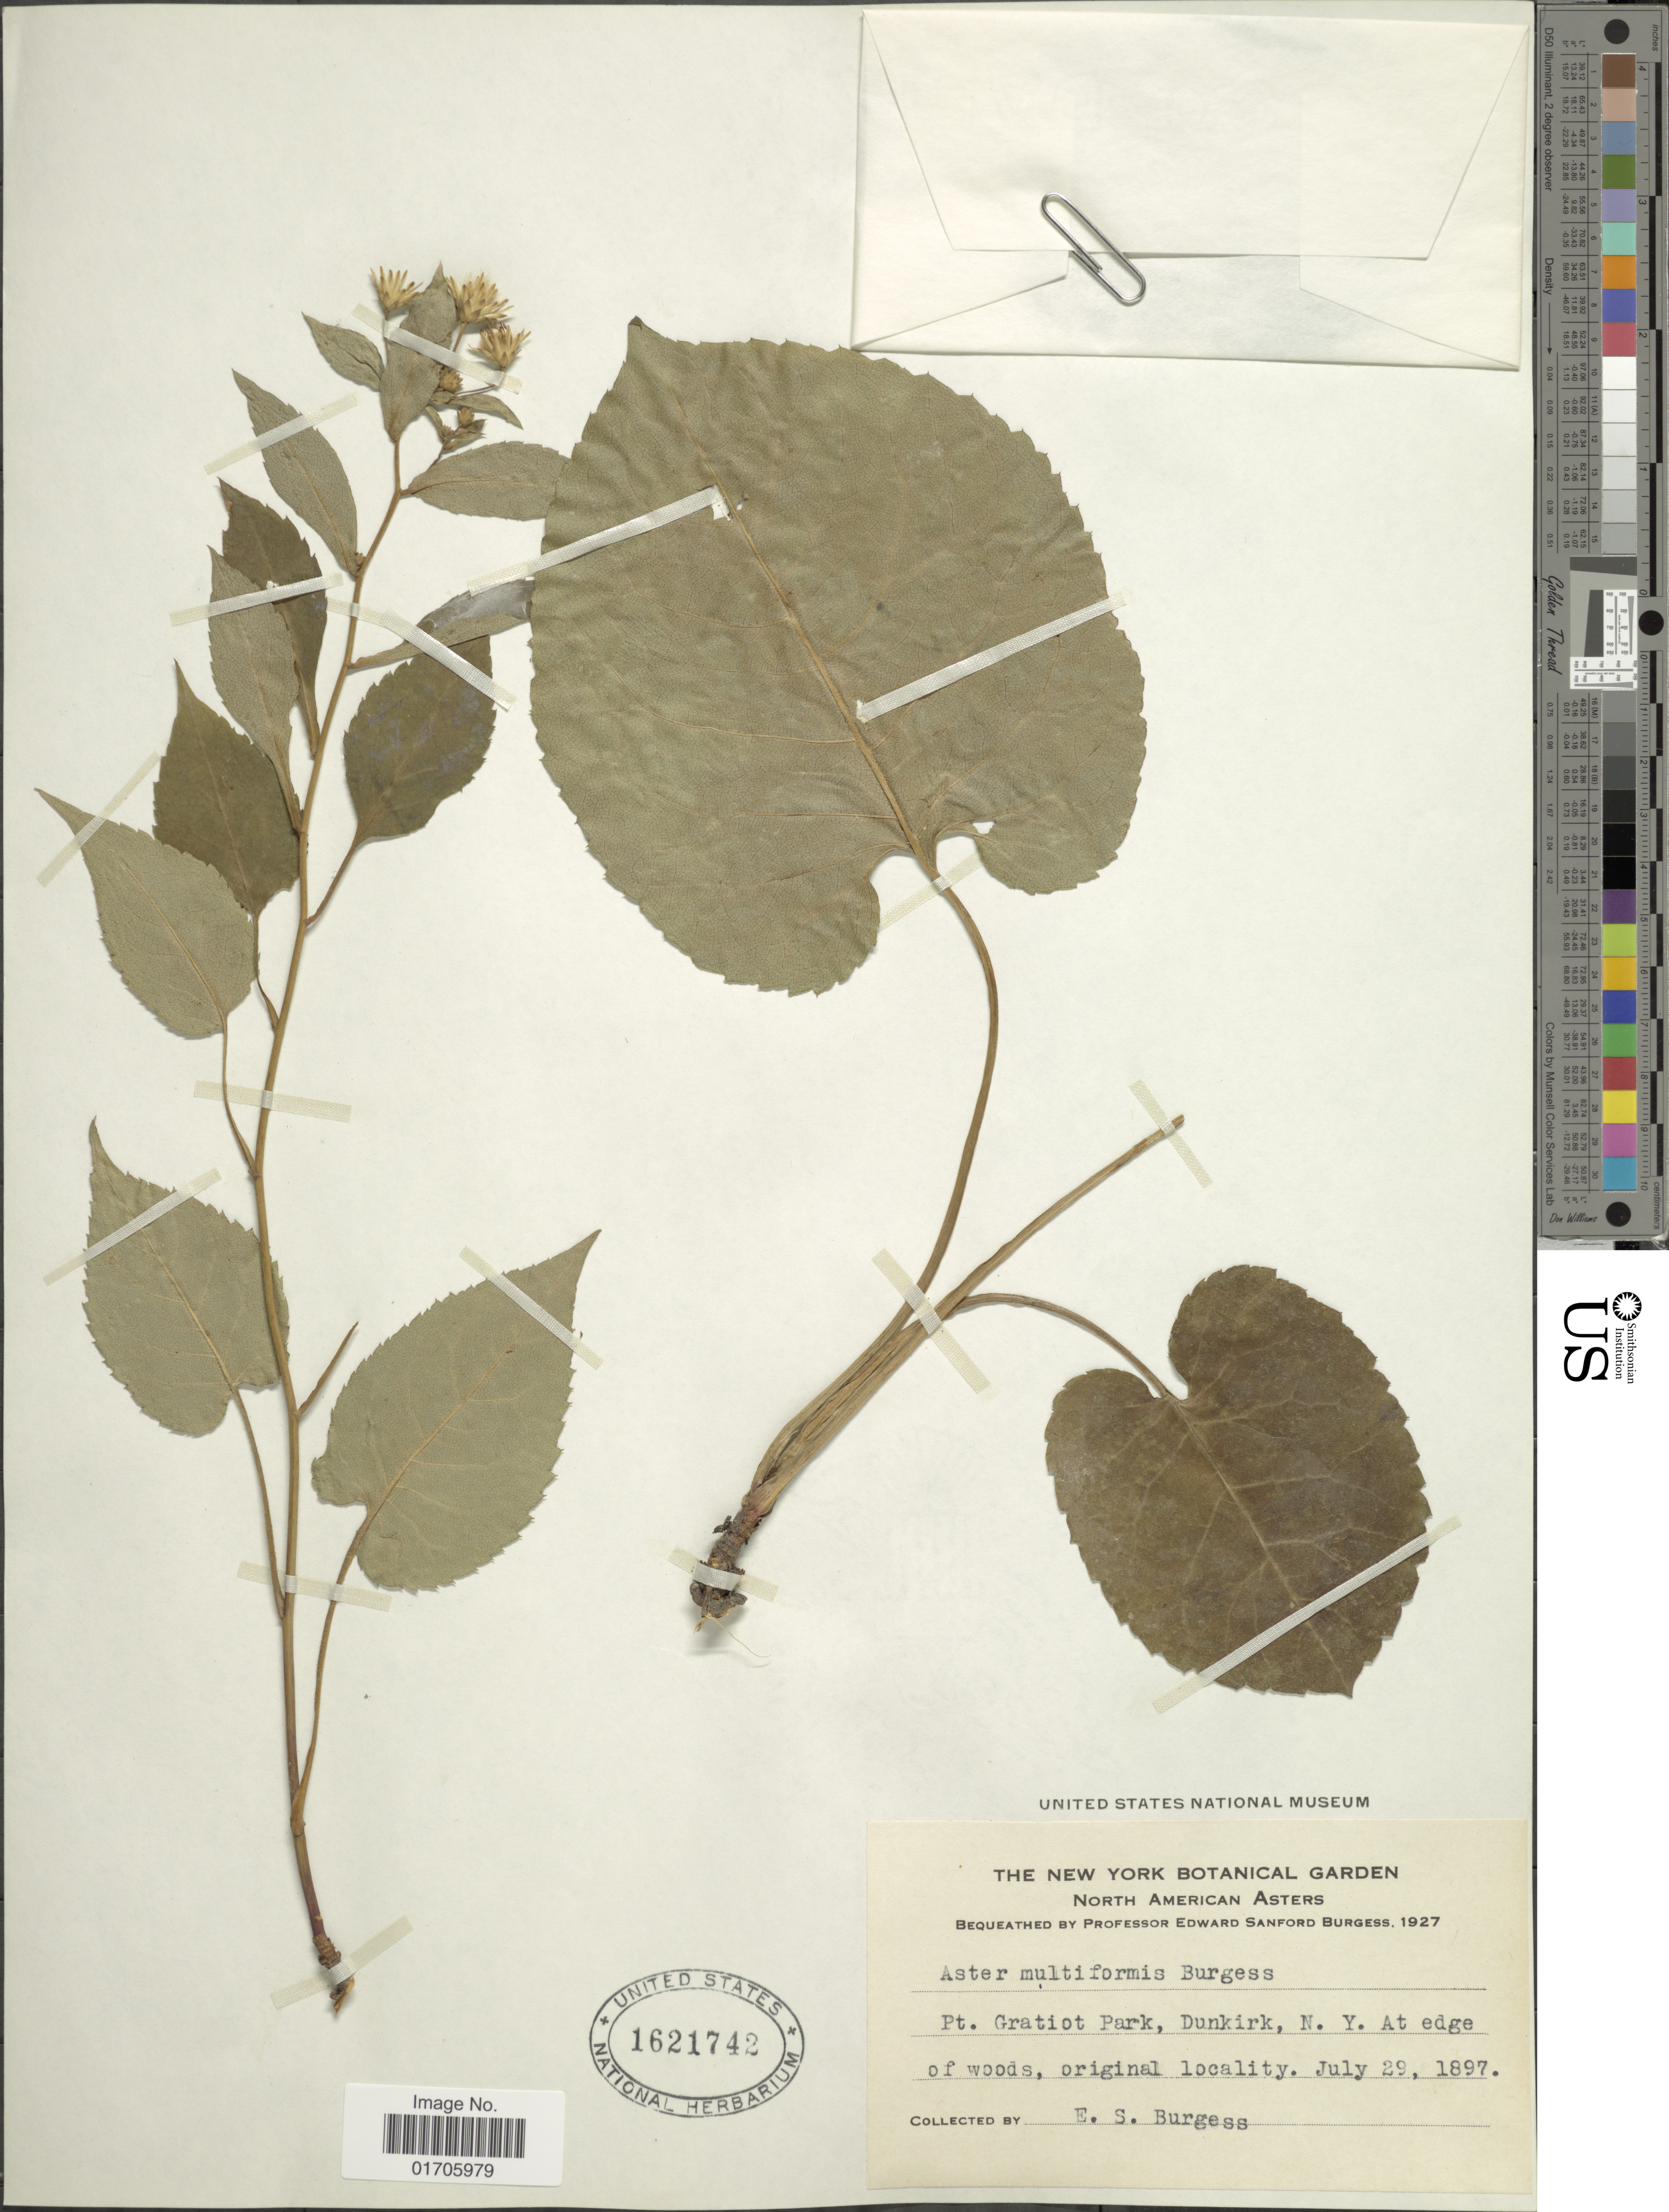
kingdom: Plantae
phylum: Tracheophyta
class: Magnoliopsida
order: Asterales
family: Asteraceae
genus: Eurybia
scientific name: Eurybia sp.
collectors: E. Burgess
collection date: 1897-07-29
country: United States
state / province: New York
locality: Pt. Gratiot Park, Dunkirk, N.Y. At edge of woods.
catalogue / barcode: US 1621742